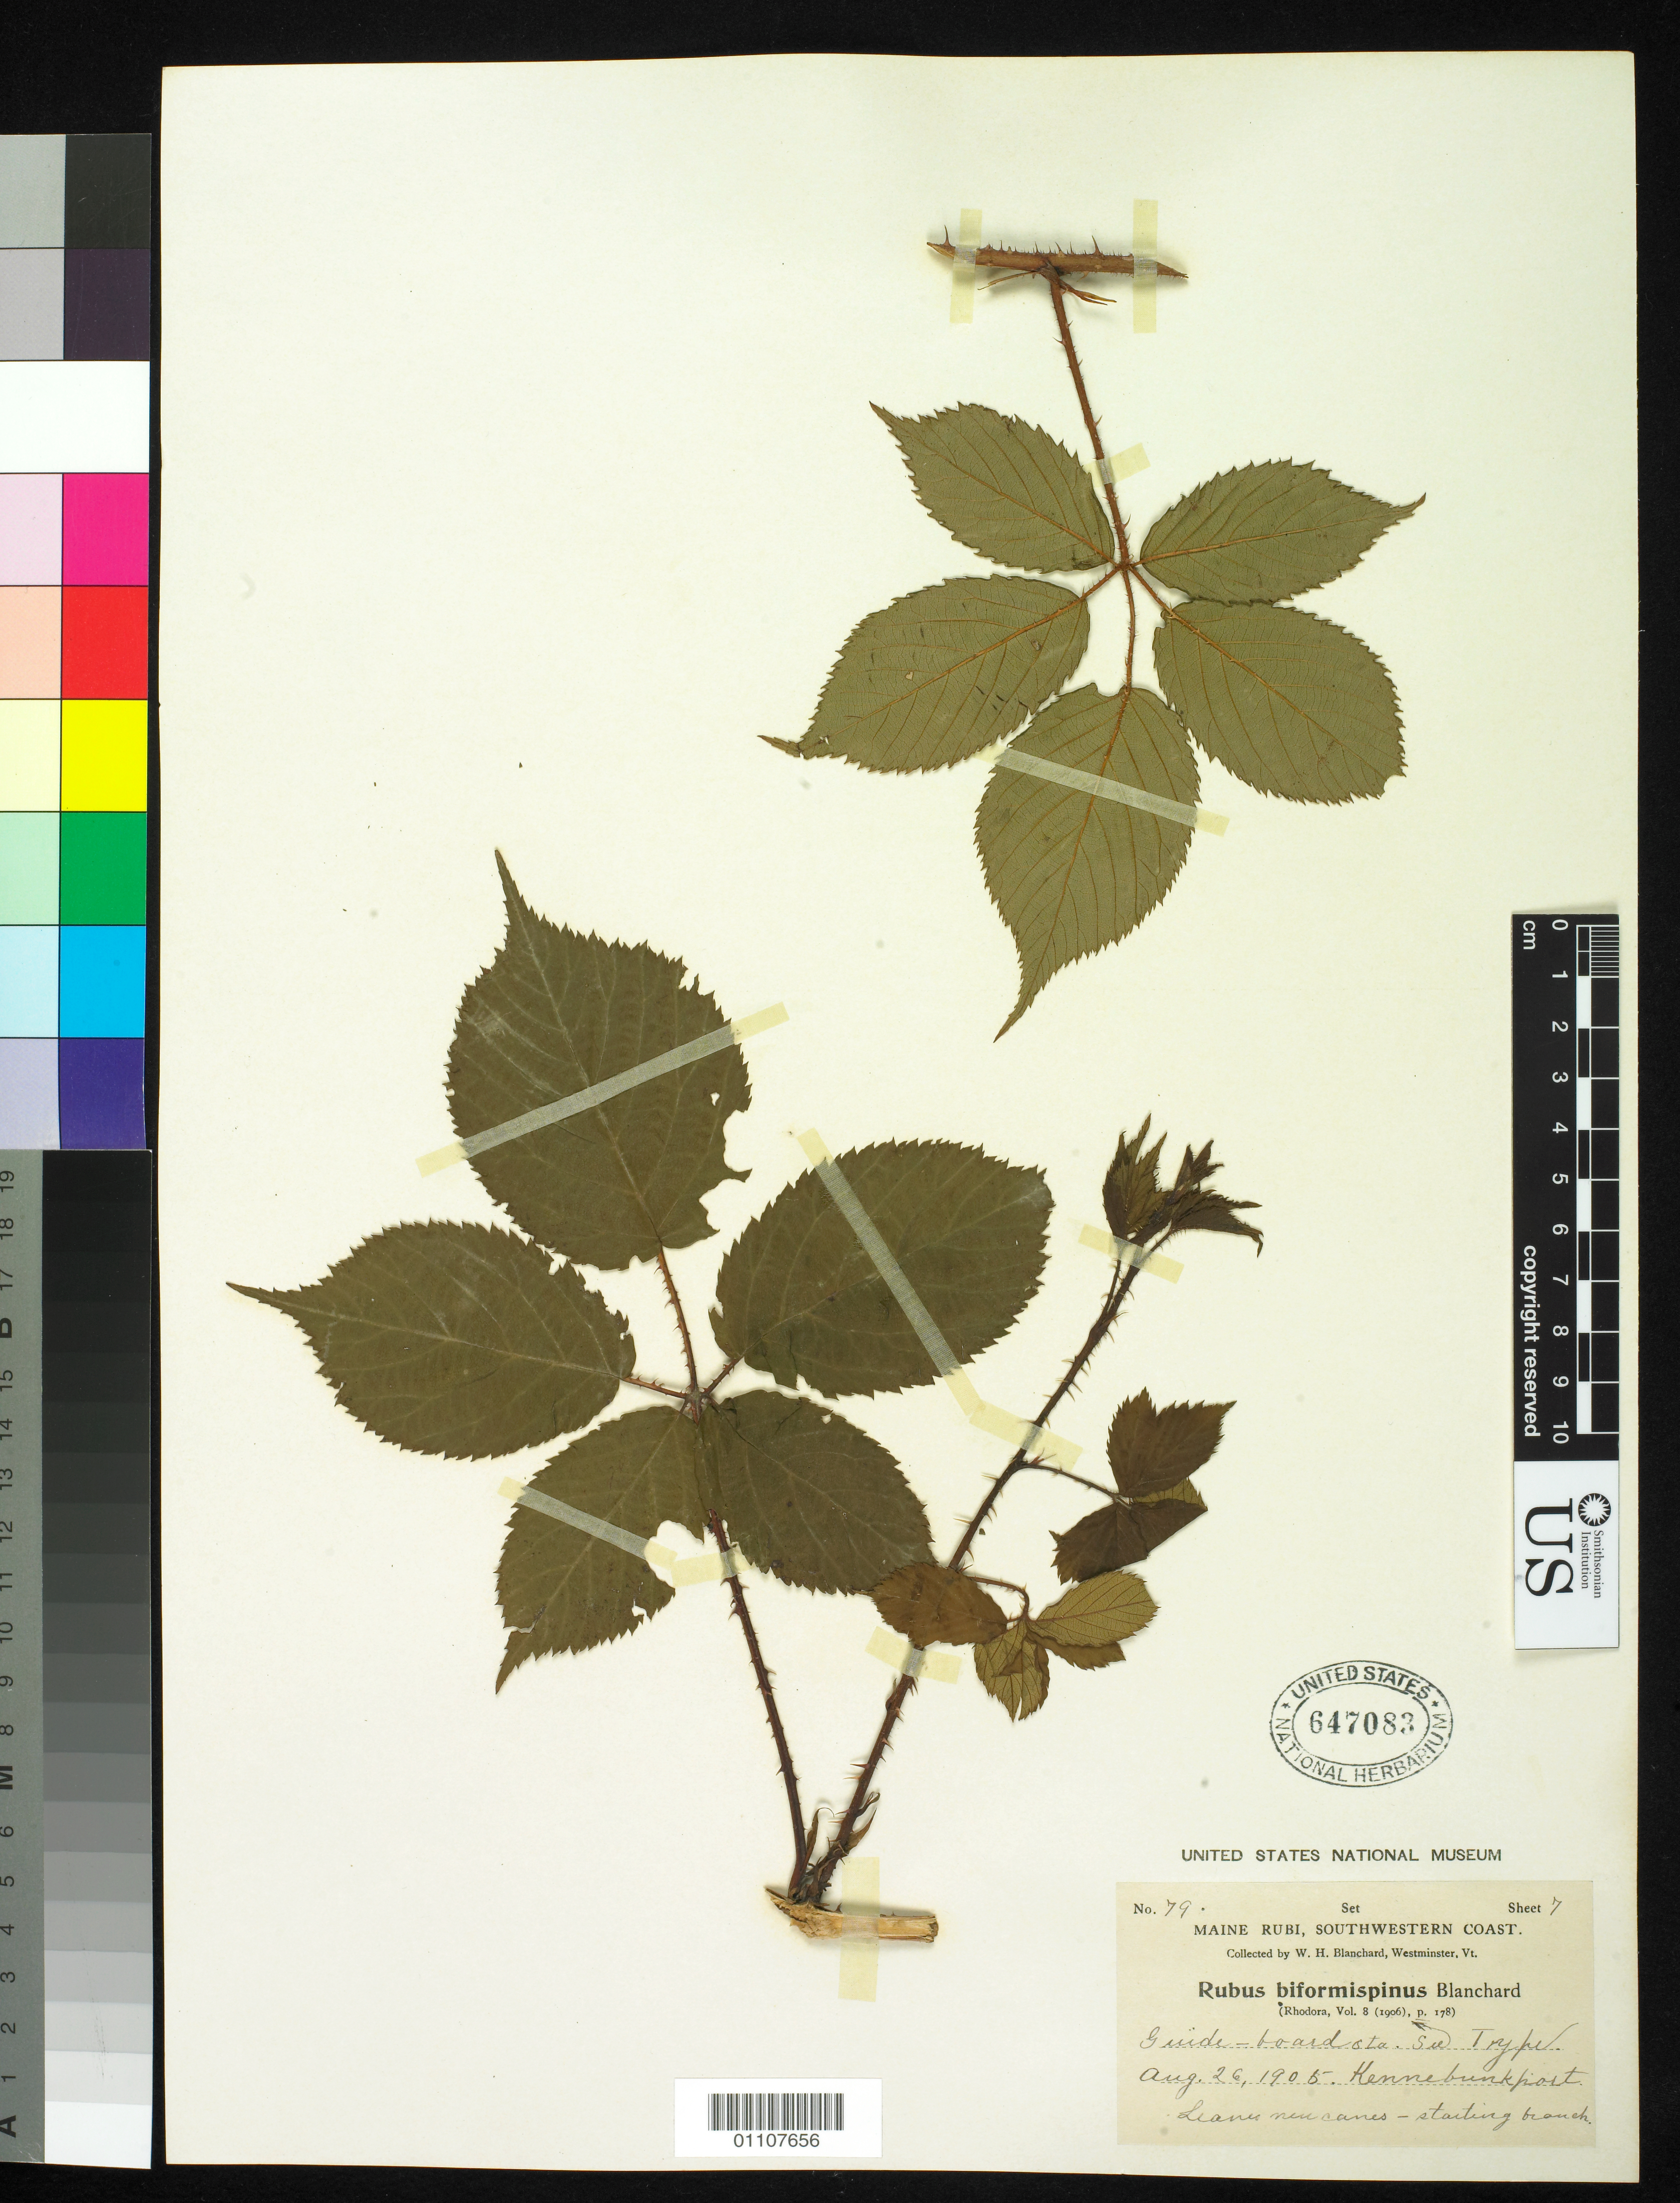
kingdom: Plantae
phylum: Tracheophyta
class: Magnoliopsida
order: Rosales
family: Rosaceae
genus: Rubus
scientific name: Rubus biformispinus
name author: Blanch.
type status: Syntype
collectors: W. H. Blanchard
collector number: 79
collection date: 1905-08-26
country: United States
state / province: Maine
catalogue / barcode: US 647083